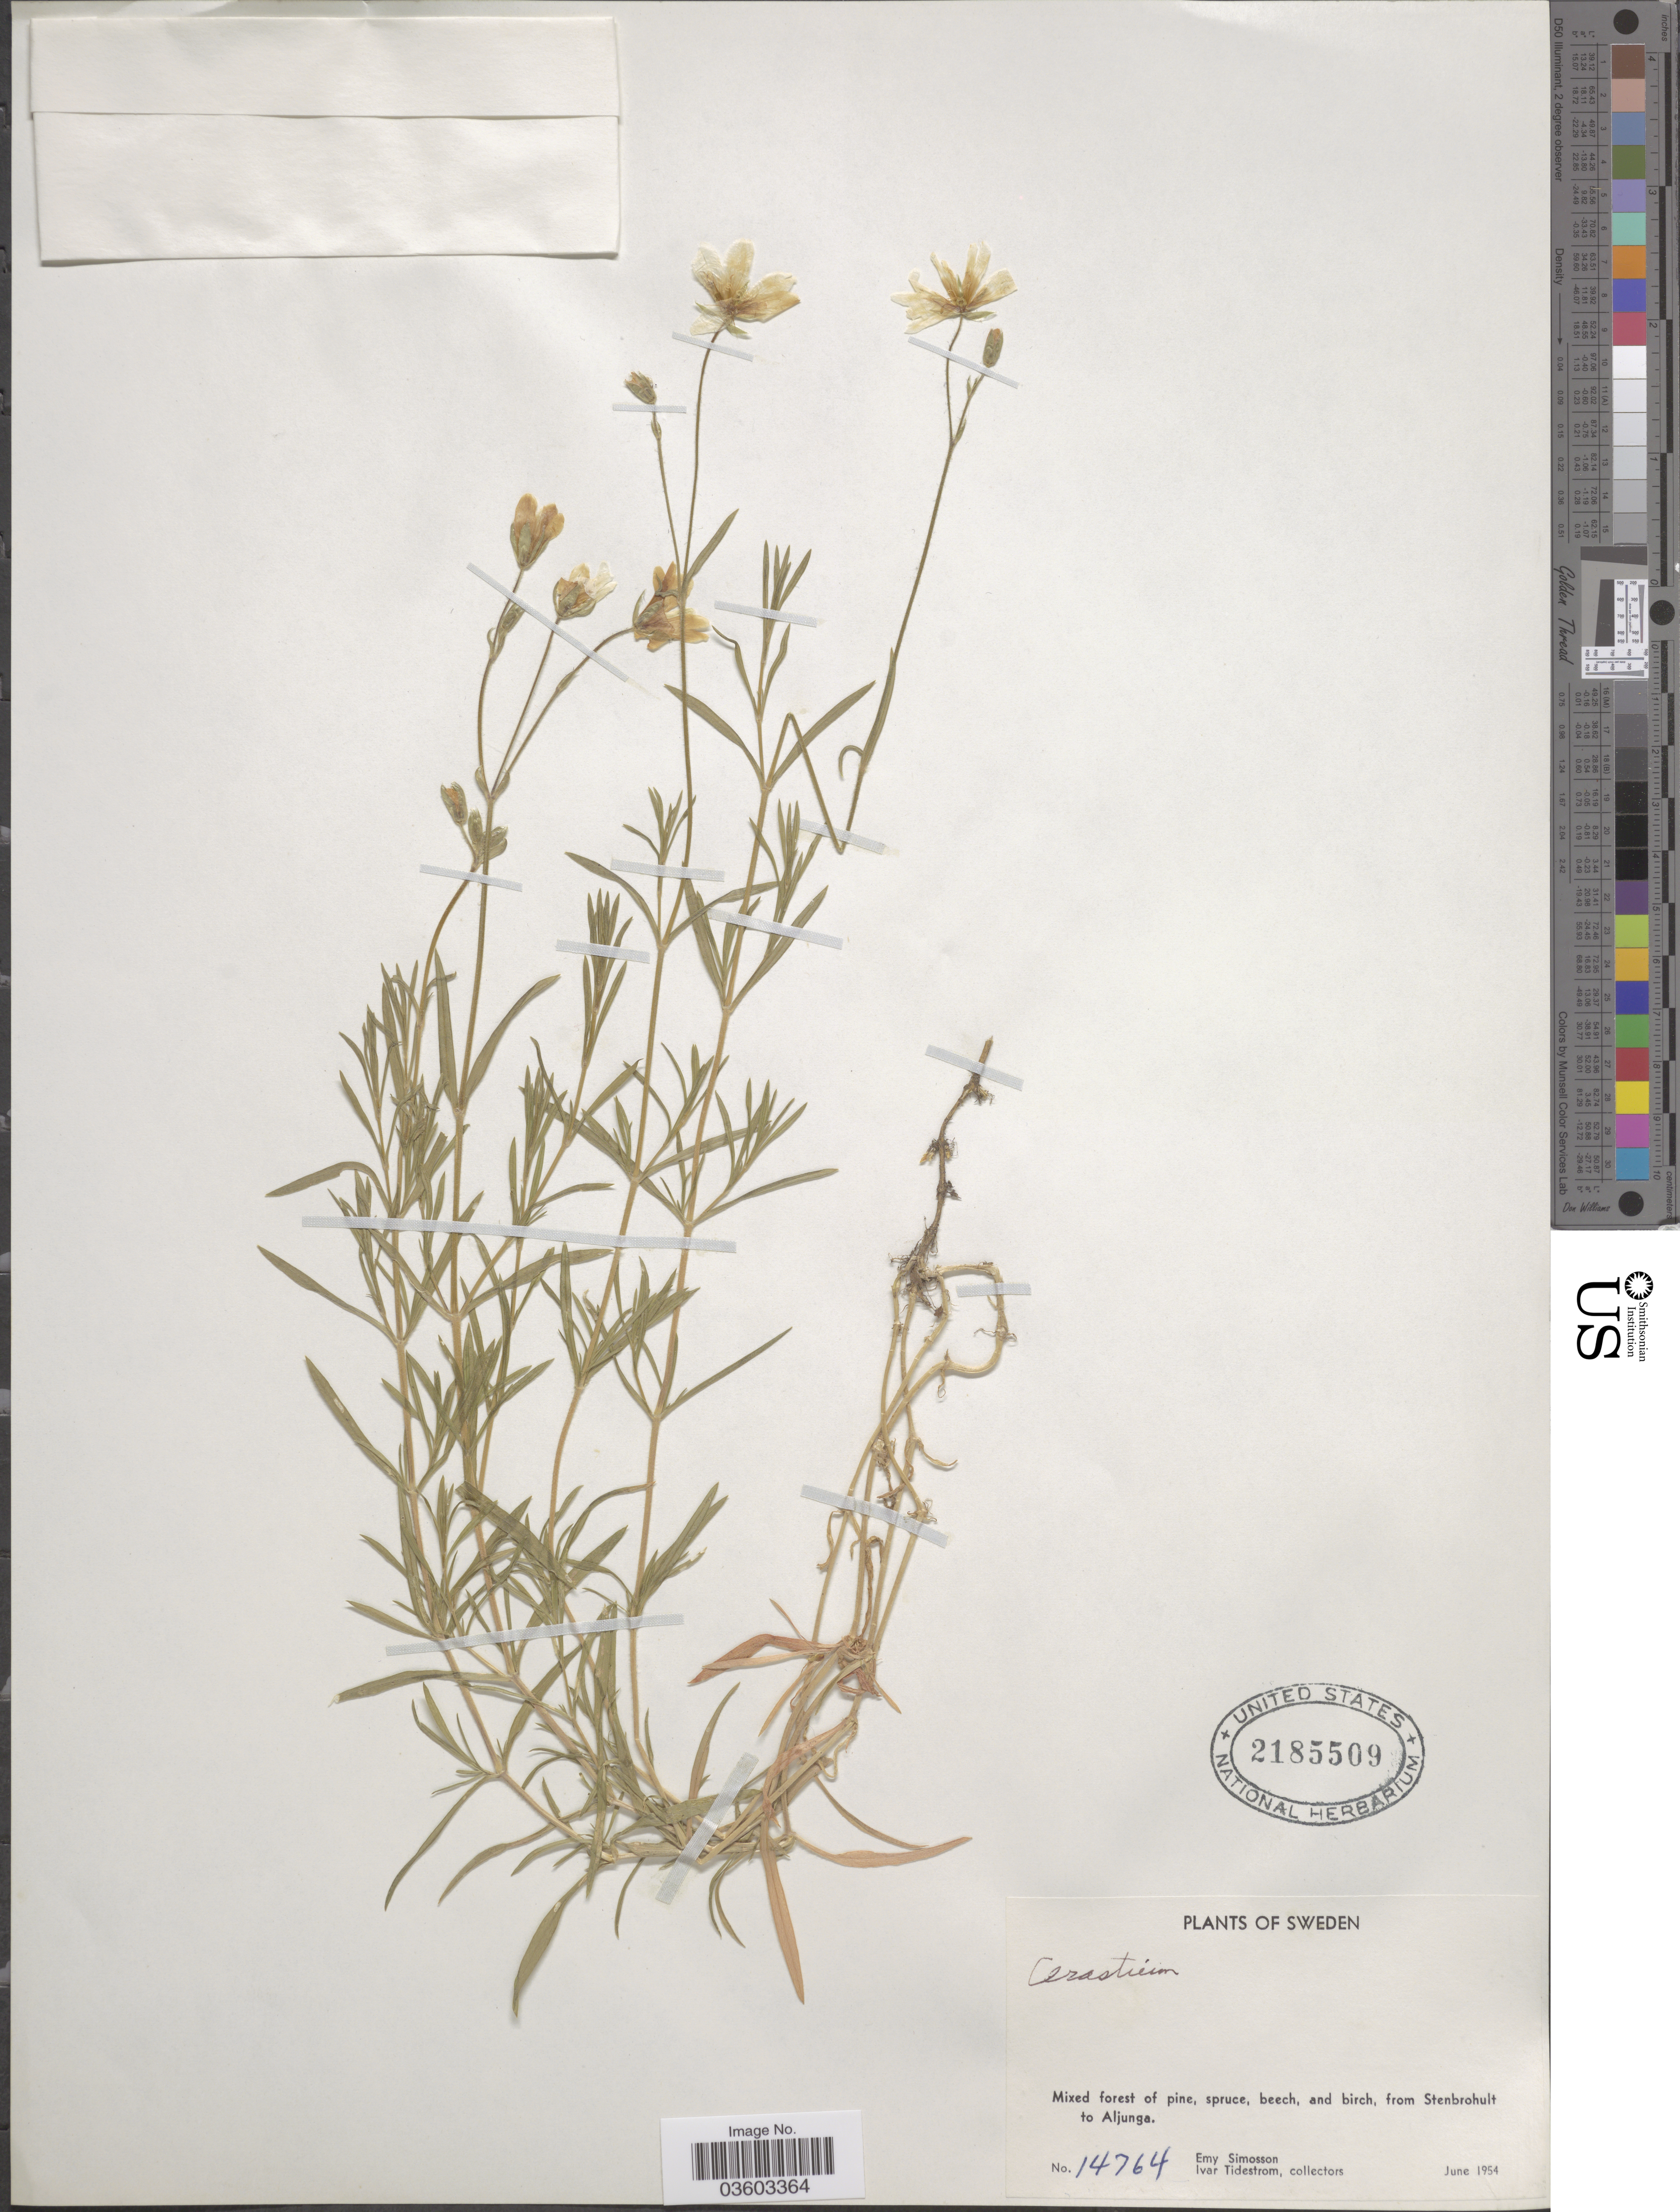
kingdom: Plantae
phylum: Tracheophyta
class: Magnoliopsida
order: Caryophyllales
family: Caryophyllaceae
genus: Cerastium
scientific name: Cerastium sp.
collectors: E. Simosson & I. F. Tidestrom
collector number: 14764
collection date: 1954-06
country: Sweden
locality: Mixed forest of pine, spruce beech, and birch, from Stenbrohult to Aljunga.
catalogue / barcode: US 2185509